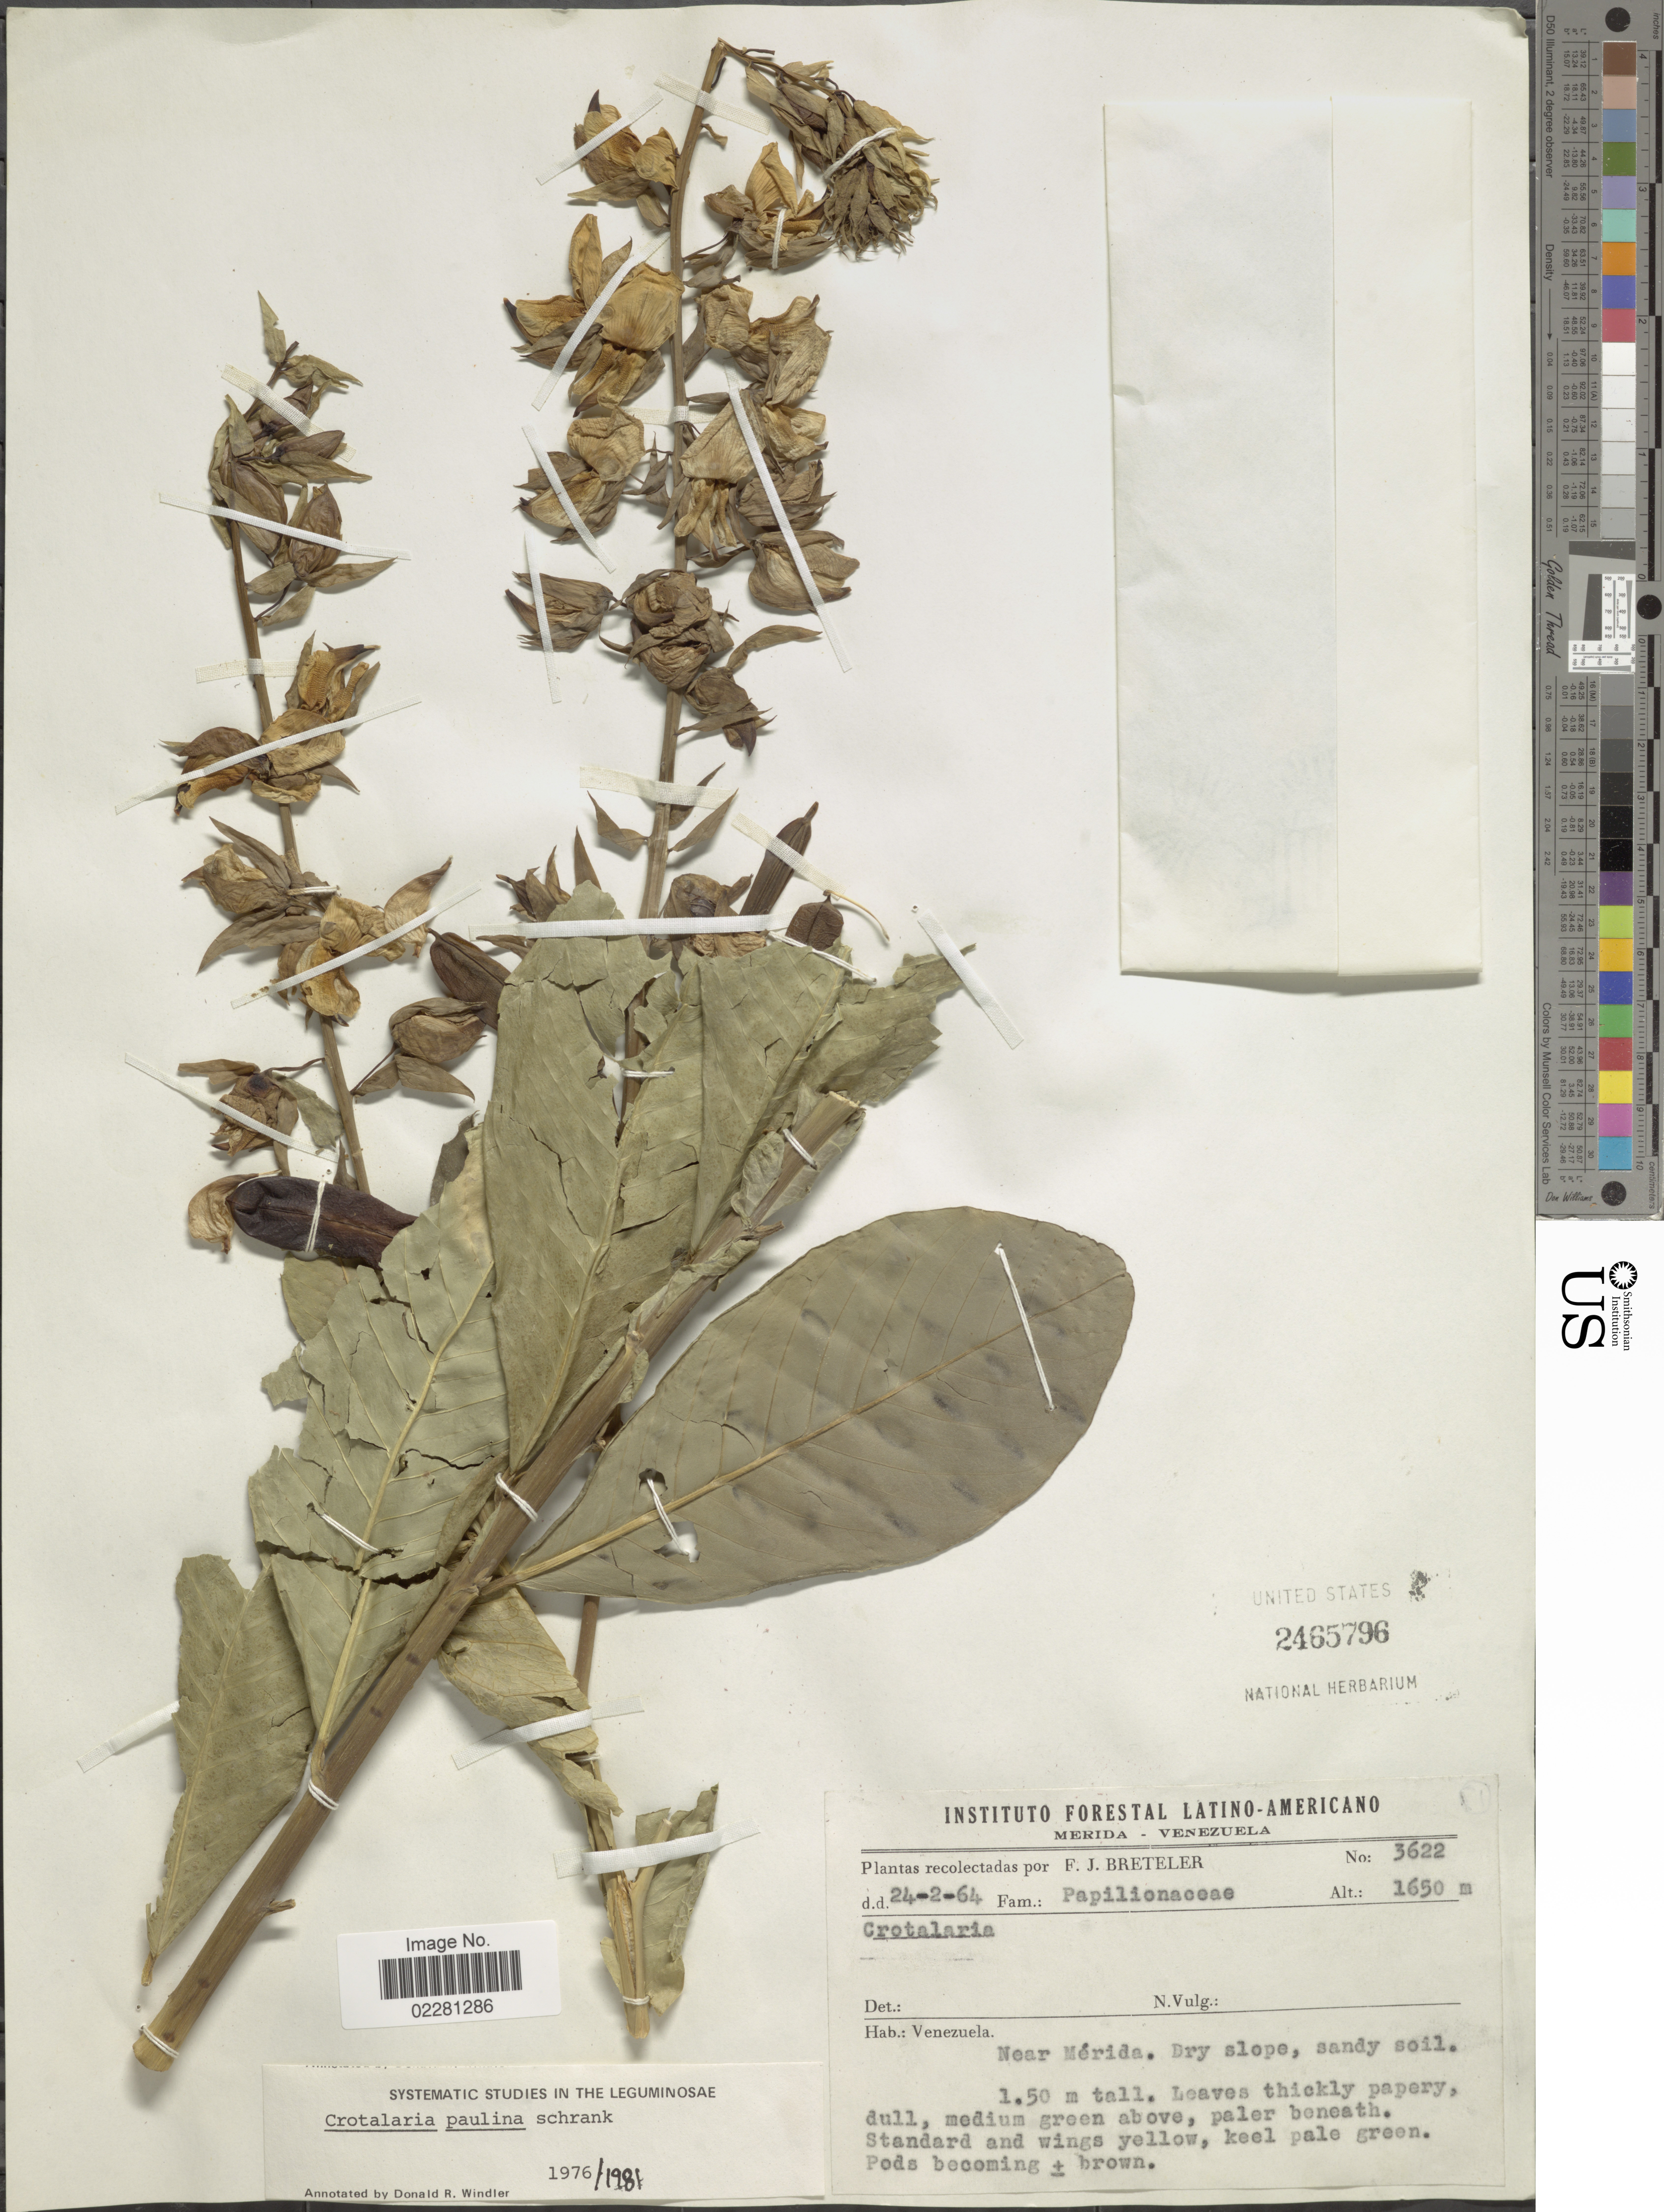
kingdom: Plantae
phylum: Tracheophyta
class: Magnoliopsida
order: Fabales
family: Fabaceae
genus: Crotalaria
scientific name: Crotalaria paulina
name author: Schrank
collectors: F. J. Breteler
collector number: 3622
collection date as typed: Transcribed d/m/y: 24/2/64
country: Venezuela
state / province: Mérida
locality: Near Merida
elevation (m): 1650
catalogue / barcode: US 2465796